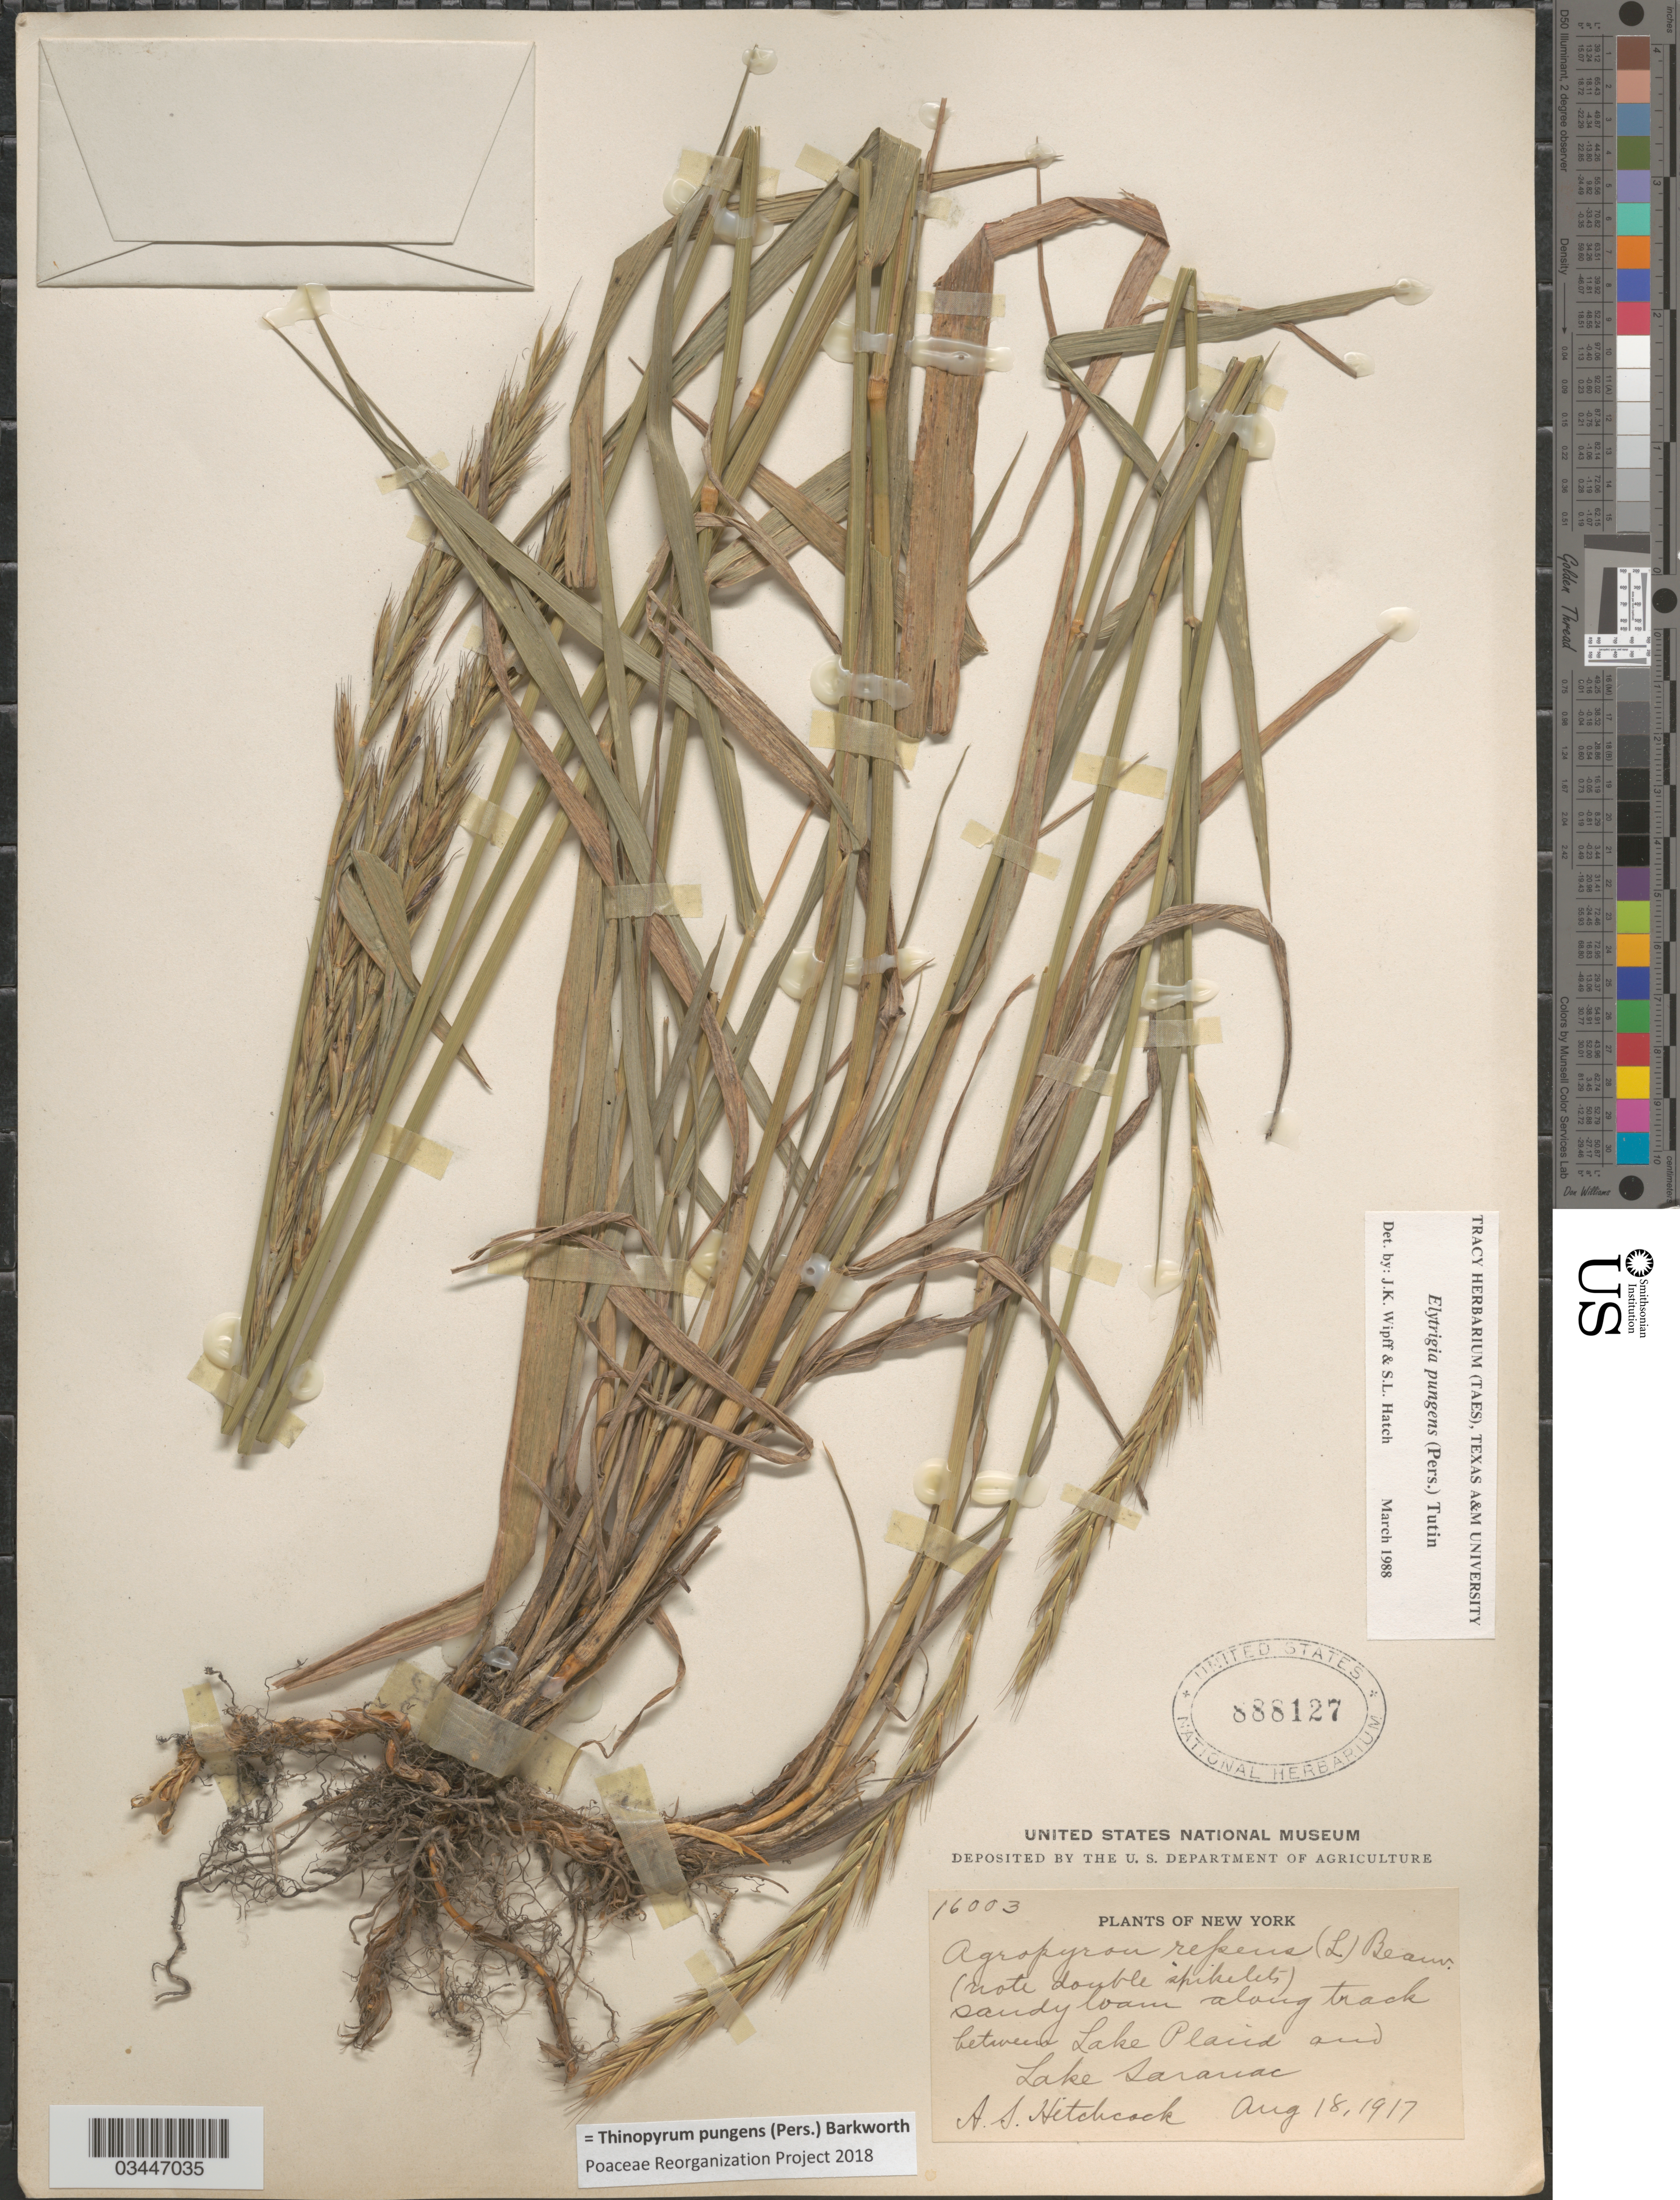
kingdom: Plantae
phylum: Tracheophyta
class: Liliopsida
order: Poales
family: Poaceae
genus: Thinopyrum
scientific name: Thinopyrum pungens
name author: (Pers.) Barkworth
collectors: A. S. Hitchcock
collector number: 16003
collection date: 1917-08-18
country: United States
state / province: New York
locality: Sandy loam along track between Lake Plains and Lake Saranac.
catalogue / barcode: US 888127